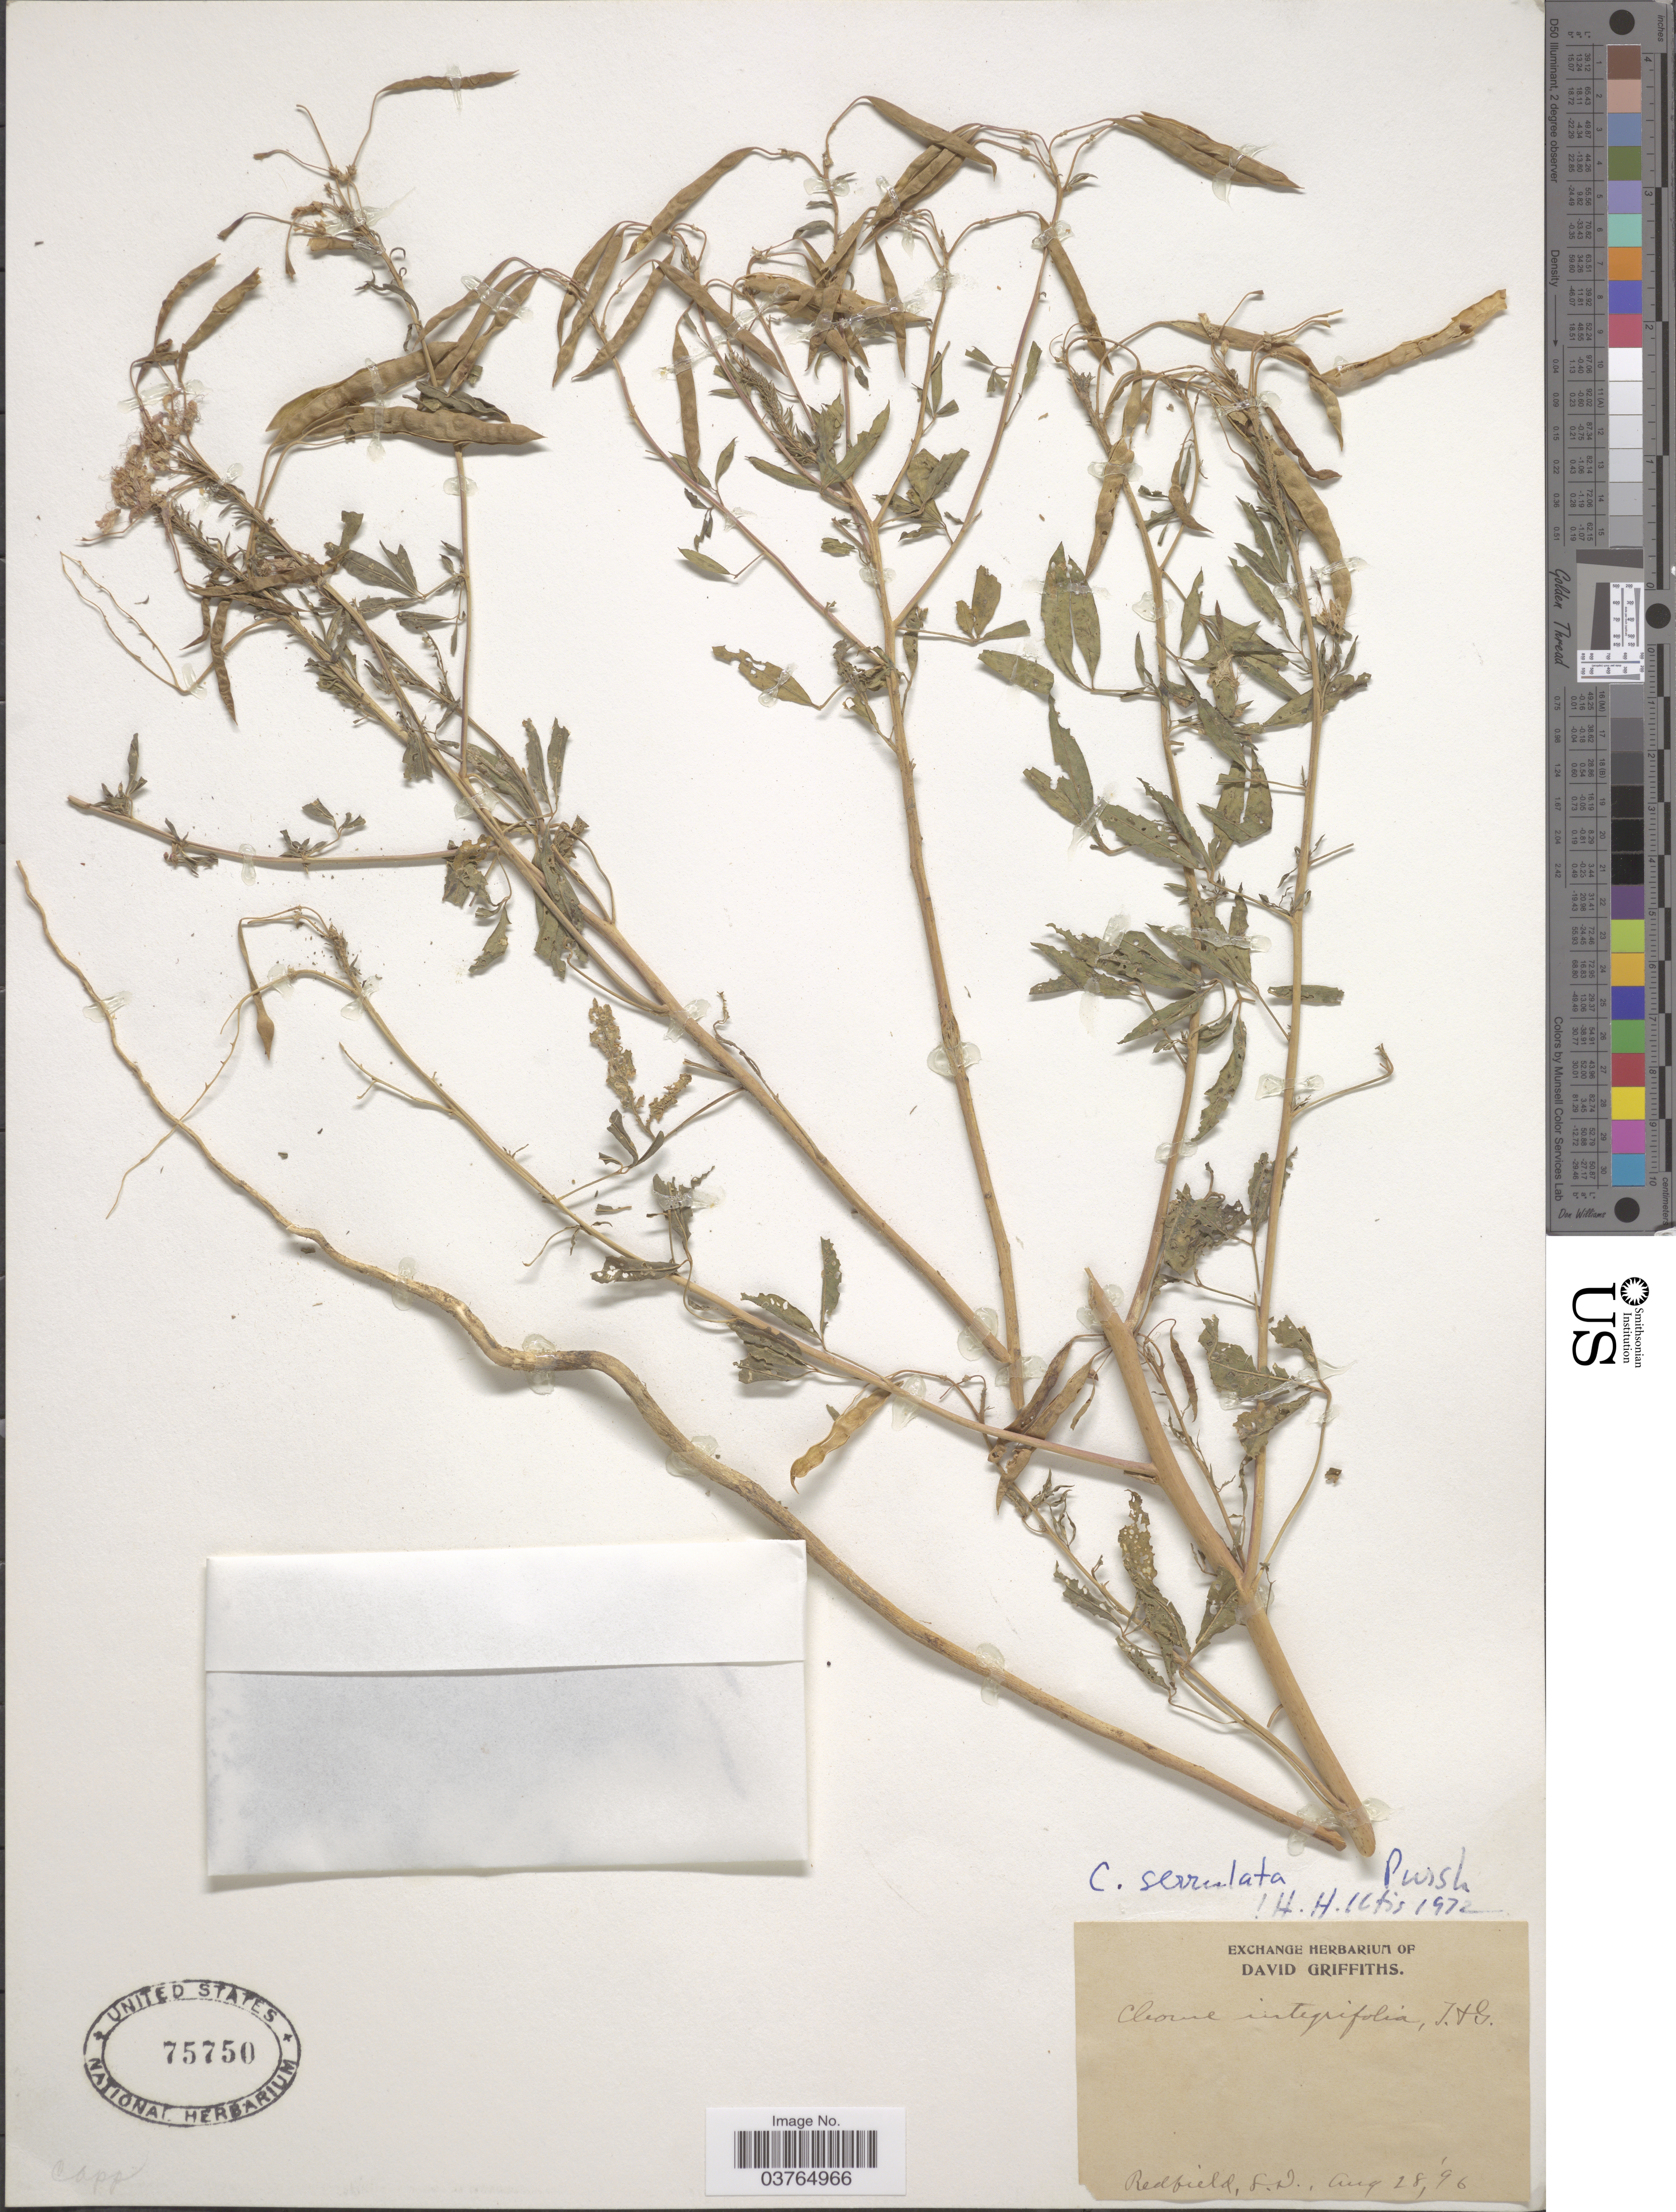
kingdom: Plantae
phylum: Tracheophyta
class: Magnoliopsida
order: Brassicales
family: Cleomaceae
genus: Cleomella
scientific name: Cleomella serrulata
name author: (Pursh) Roalson & J.C. Hall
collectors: ex herb. David Griffiths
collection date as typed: Transcribed d/m/y: 28/8/96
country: United States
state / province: South Dakota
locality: Redfield.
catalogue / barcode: US 75750